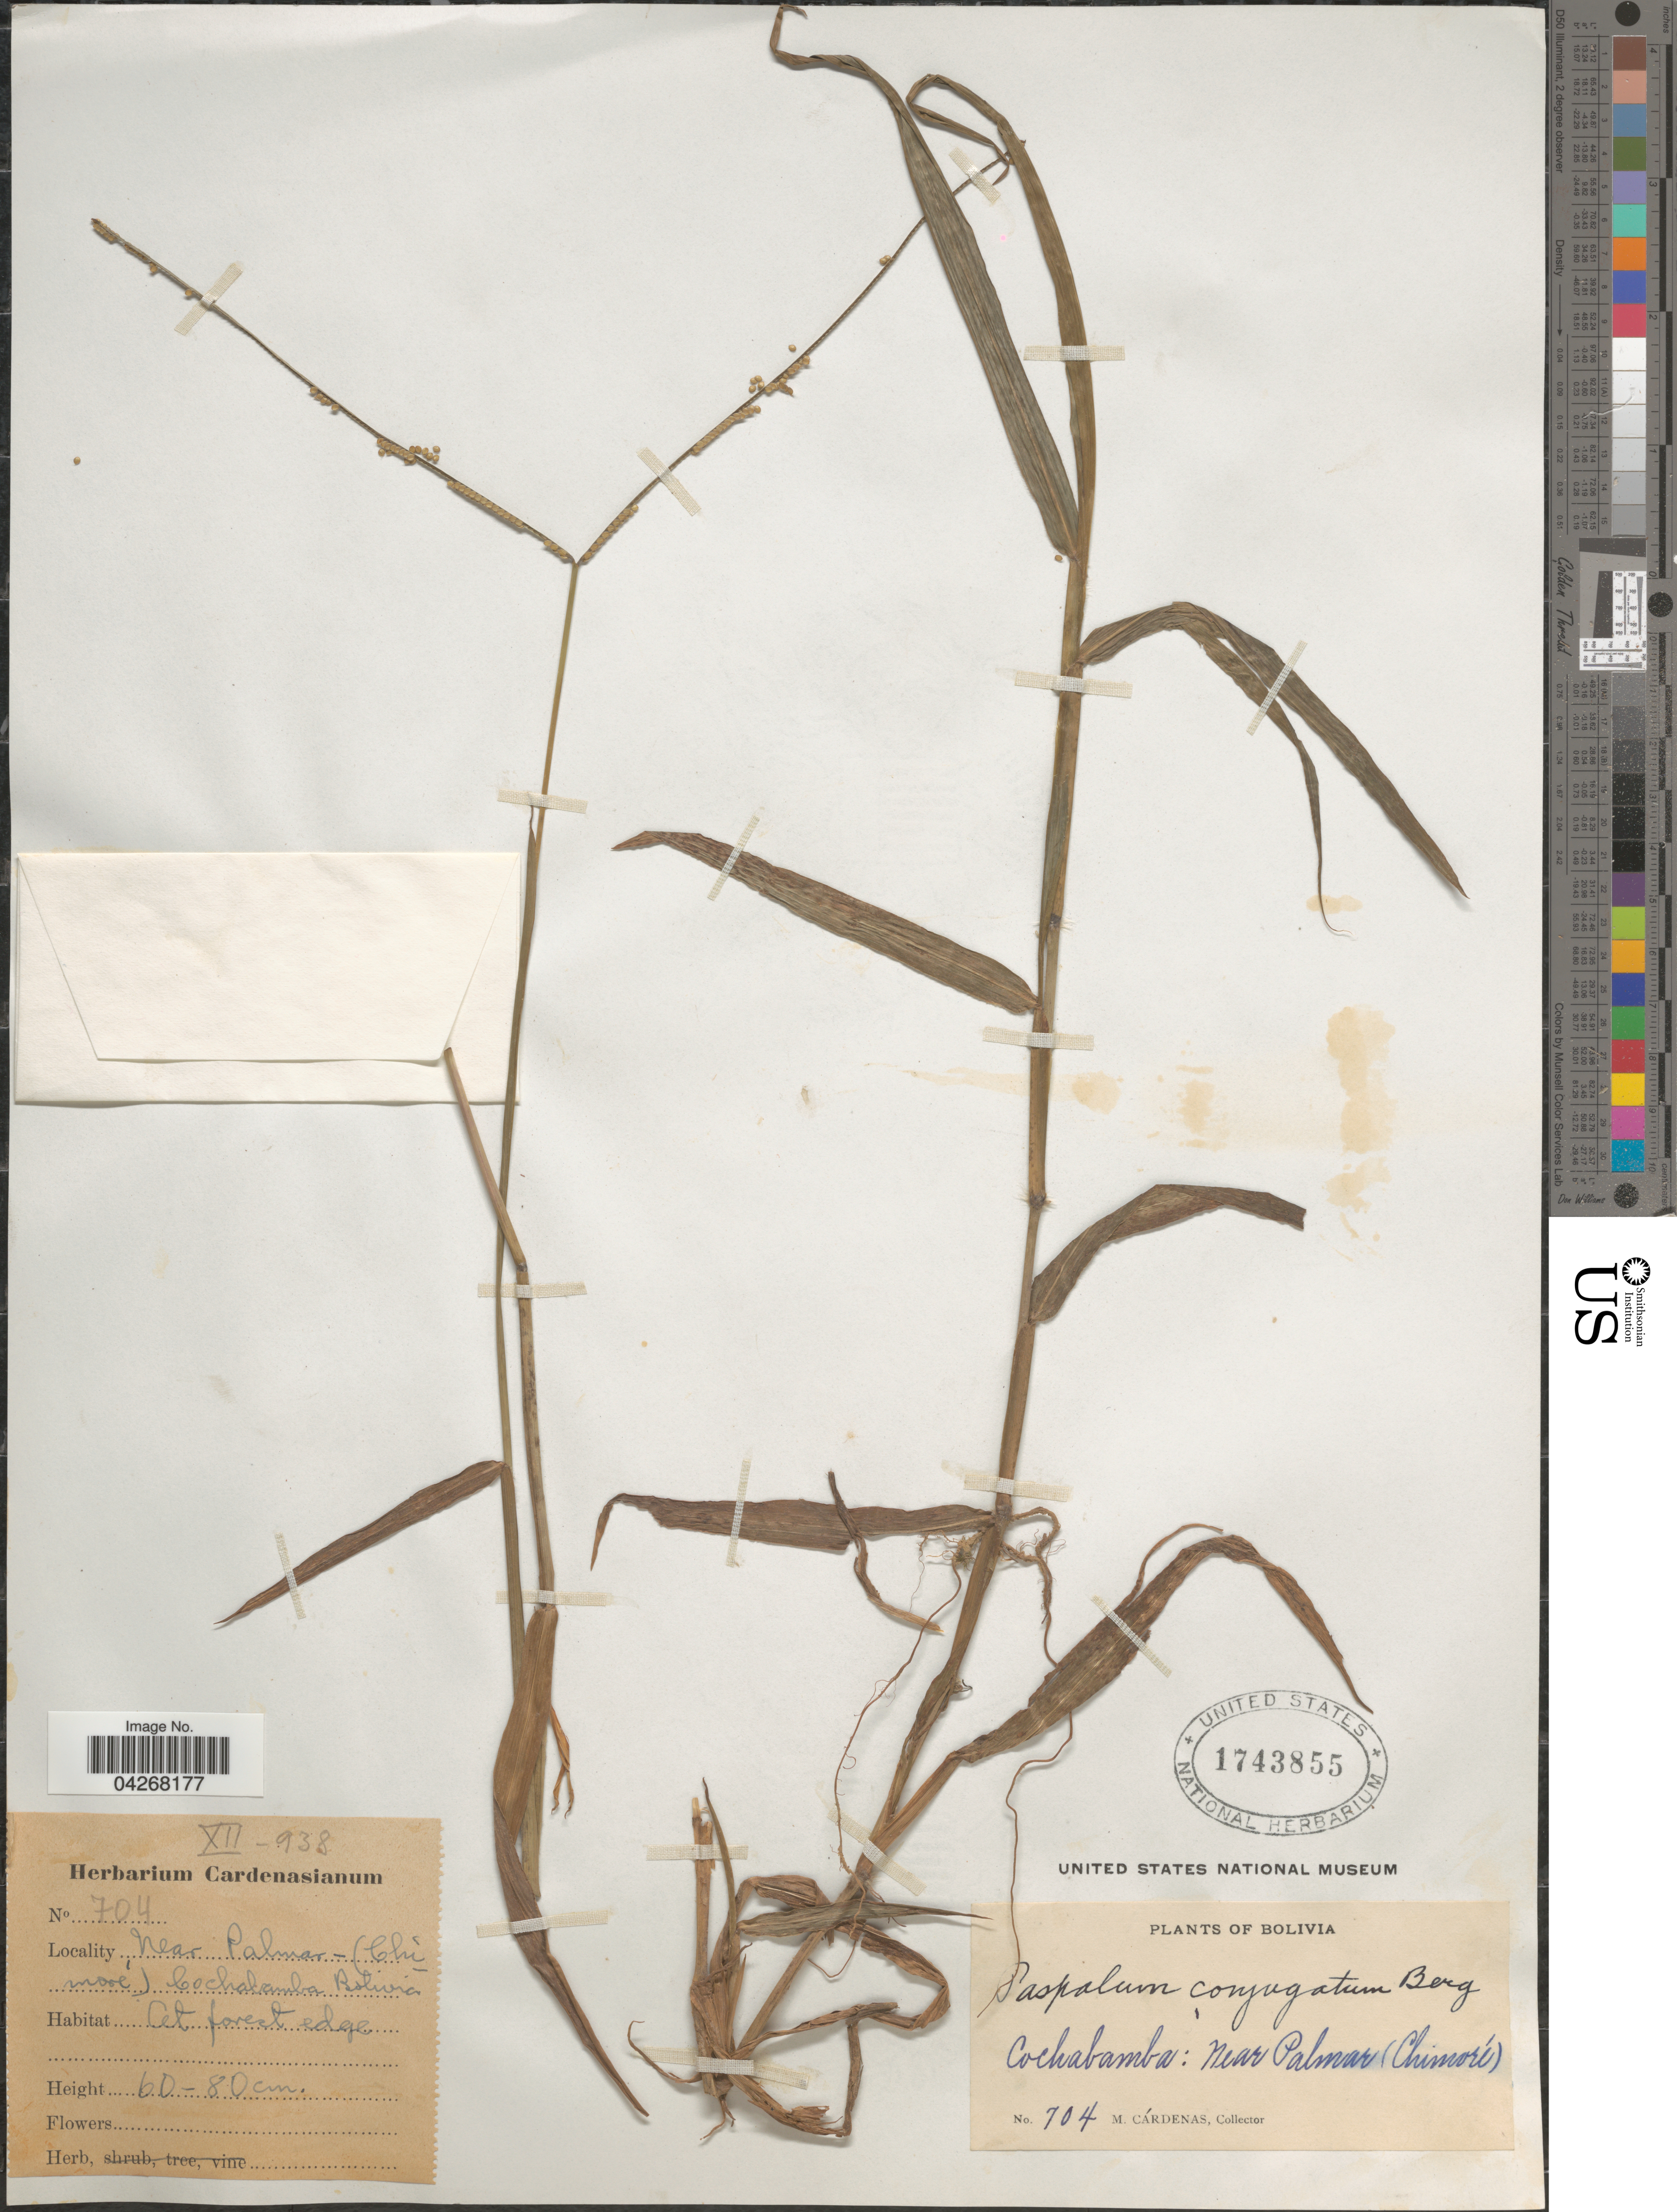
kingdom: Plantae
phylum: Tracheophyta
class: Liliopsida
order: Poales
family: Poaceae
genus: Paspalum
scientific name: Paspalum conjugatum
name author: P.J. Bergius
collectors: M. Cárdenas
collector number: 704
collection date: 1938-12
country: Bolivia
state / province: Cochabamba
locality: Near Palmar (Chimoré).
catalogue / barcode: US 1743855